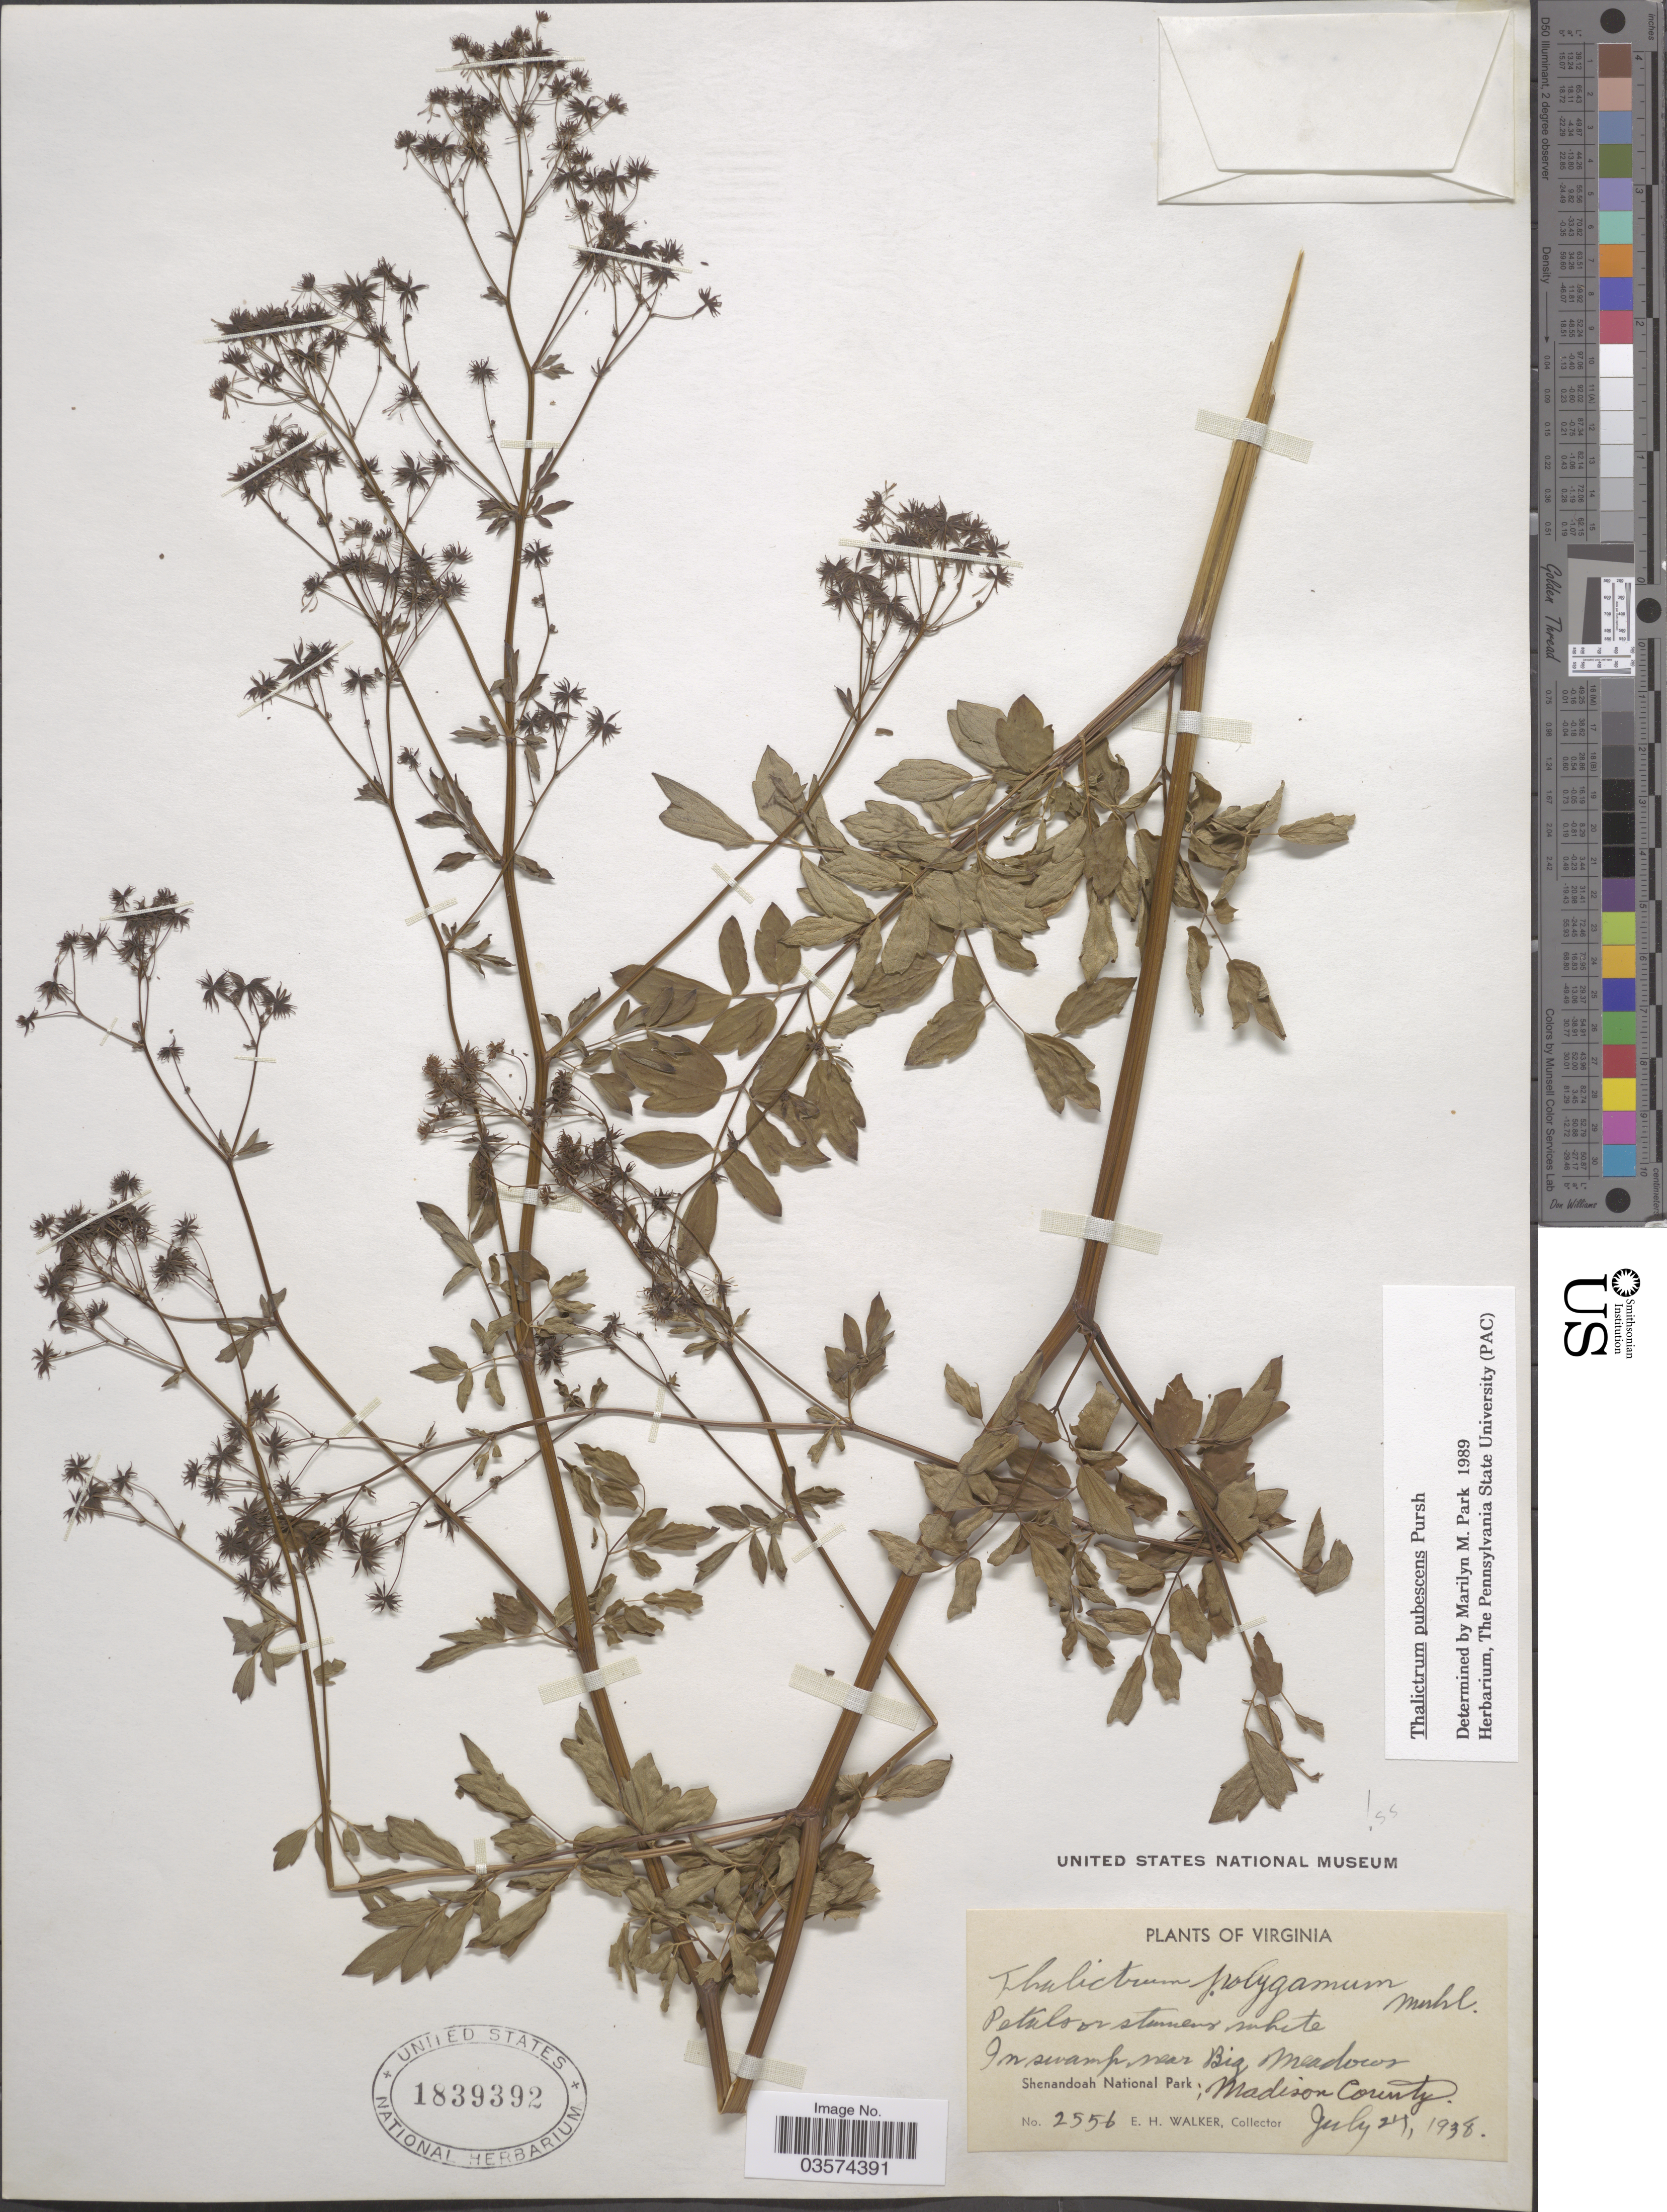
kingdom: Plantae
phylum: Tracheophyta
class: Magnoliopsida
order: Ranunculales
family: Ranunculaceae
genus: Thalictrum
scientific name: Thalictrum pubescens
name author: Pursh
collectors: E. H. Walker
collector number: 2556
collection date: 1938-07-24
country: United States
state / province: Virginia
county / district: Madison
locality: In swamp, near Big Meadows. Shenandoah National Park; Madison County.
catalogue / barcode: US 1839392